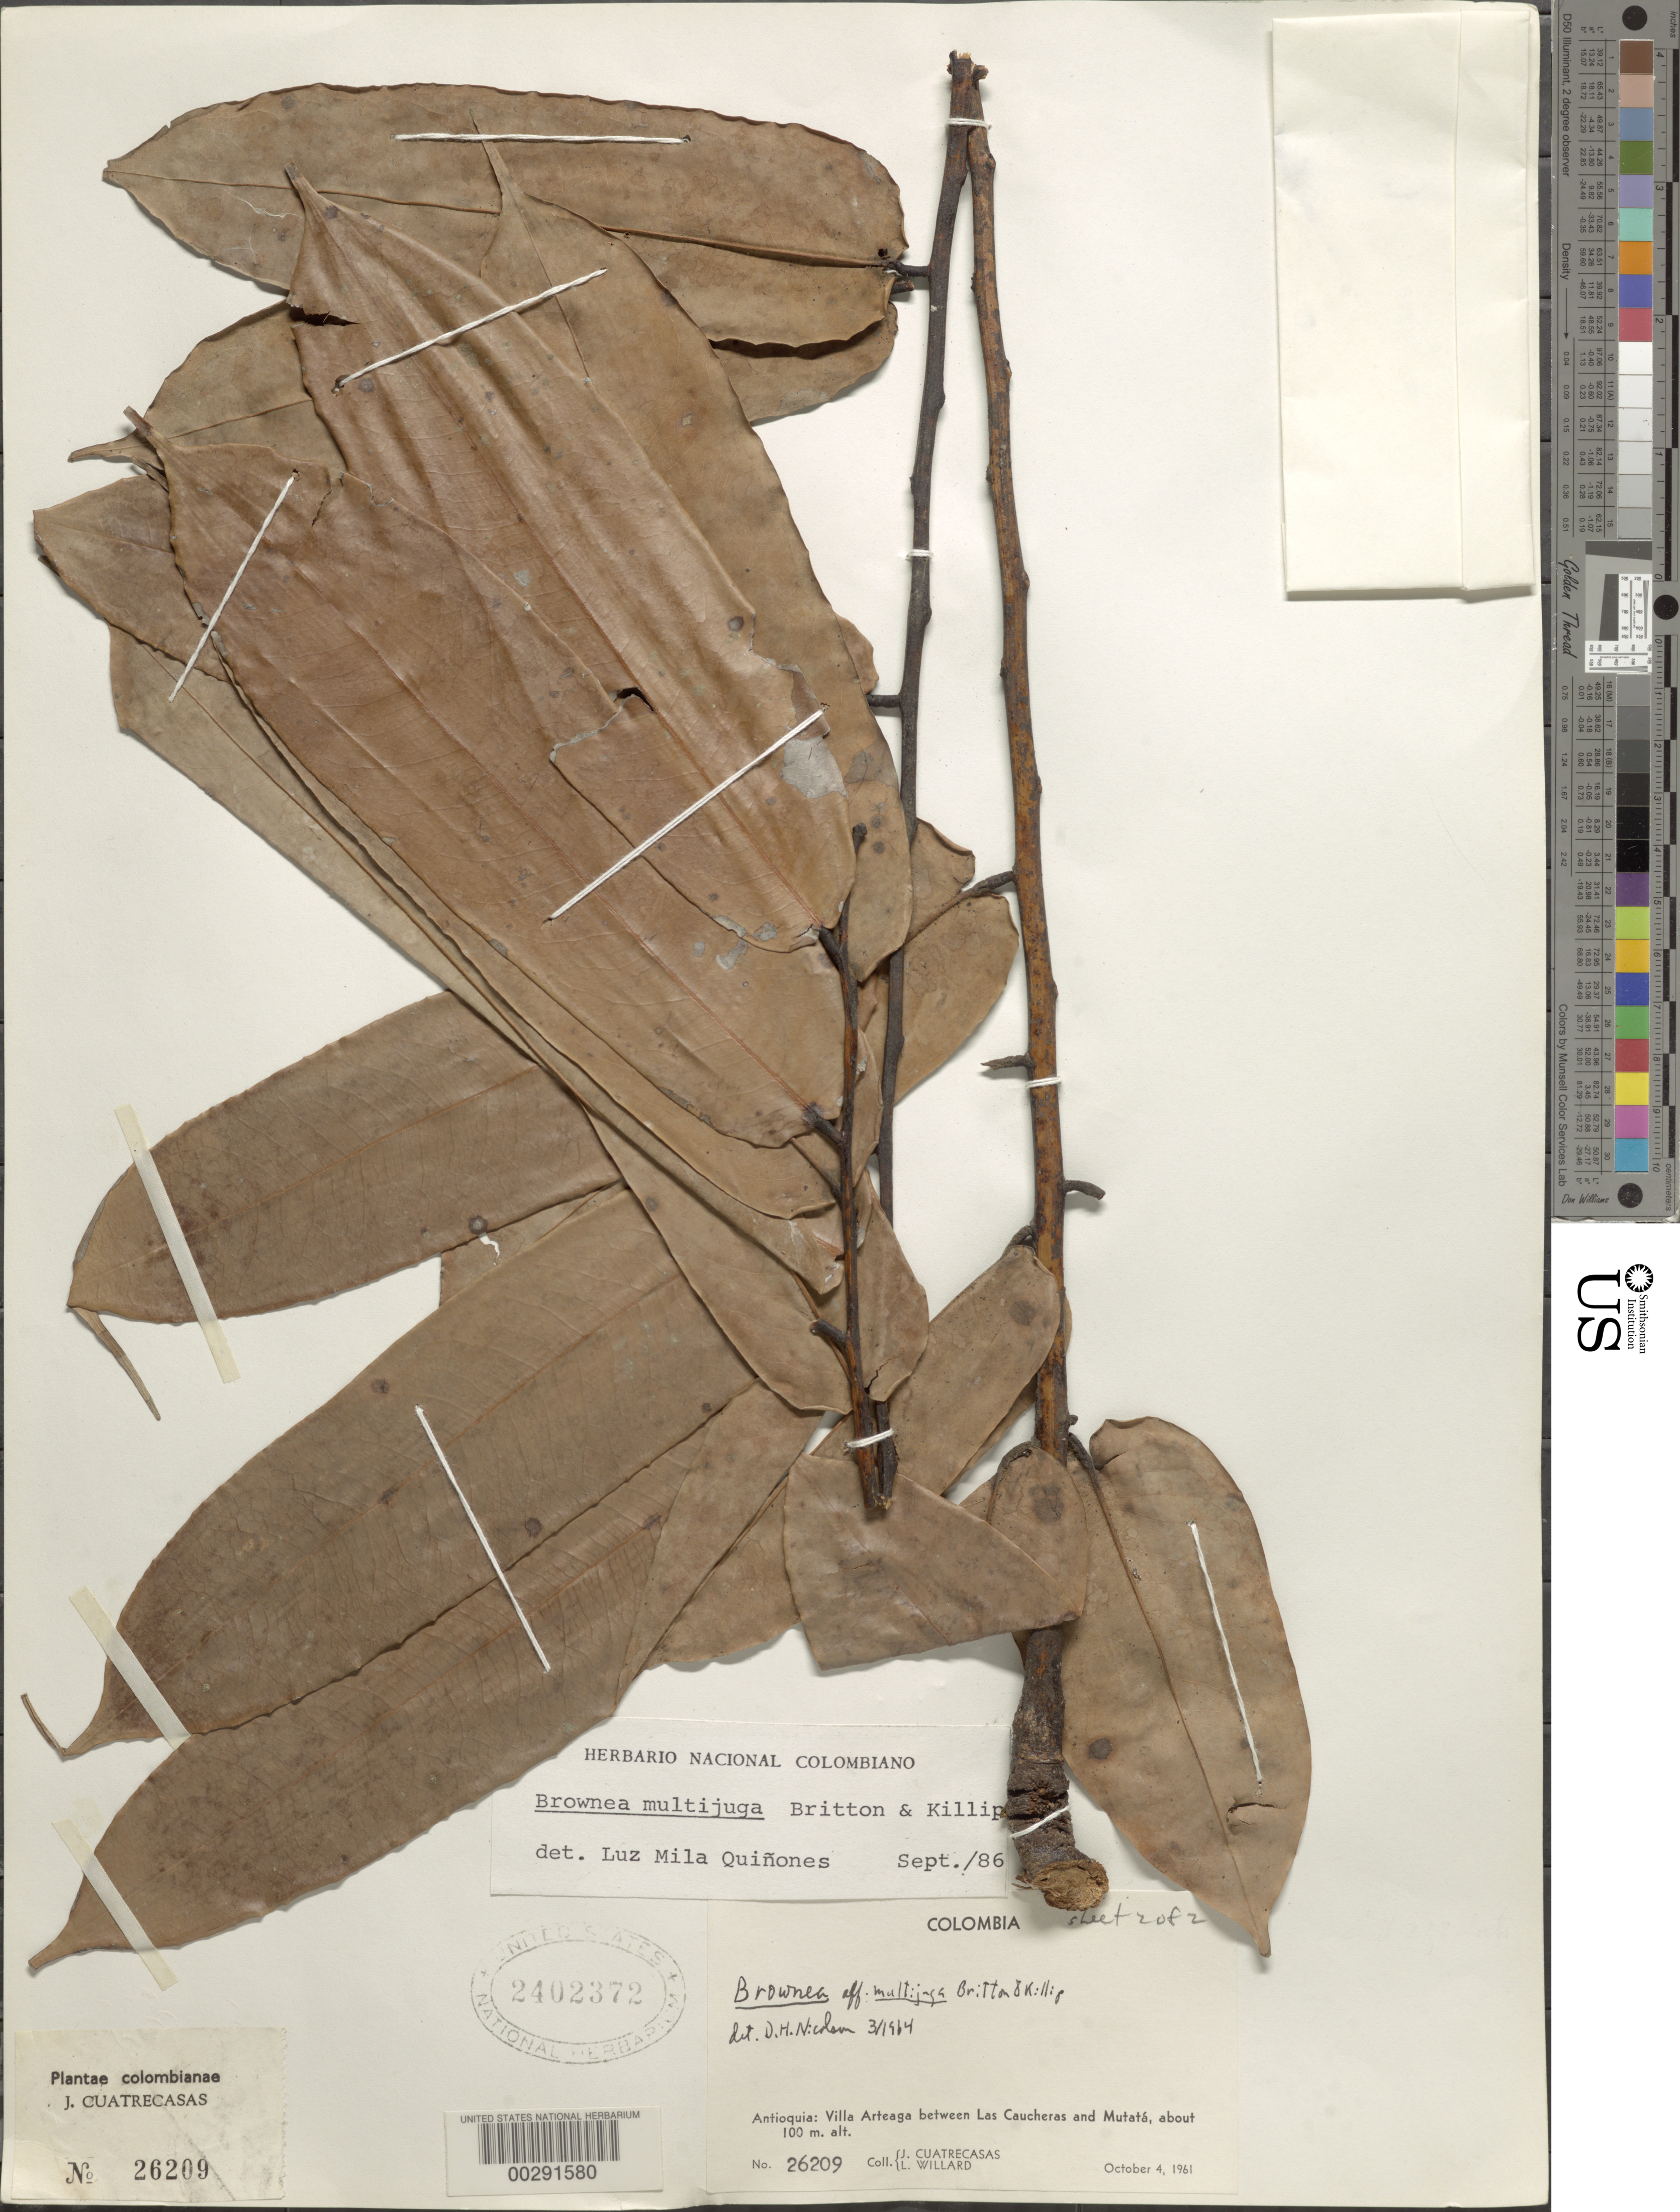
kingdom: Plantae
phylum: Tracheophyta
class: Magnoliopsida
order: Fabales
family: Fabaceae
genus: Brownea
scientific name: Brownea multijuga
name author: Britton & Killip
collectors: J. Cuatrecasas & L. Willard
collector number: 26209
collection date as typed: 04 Oct 1961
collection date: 1961-10-04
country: Colombia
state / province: Antioquia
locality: Villa Arteaga between Las Caucheras and Mutata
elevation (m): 100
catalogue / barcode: US 2402372